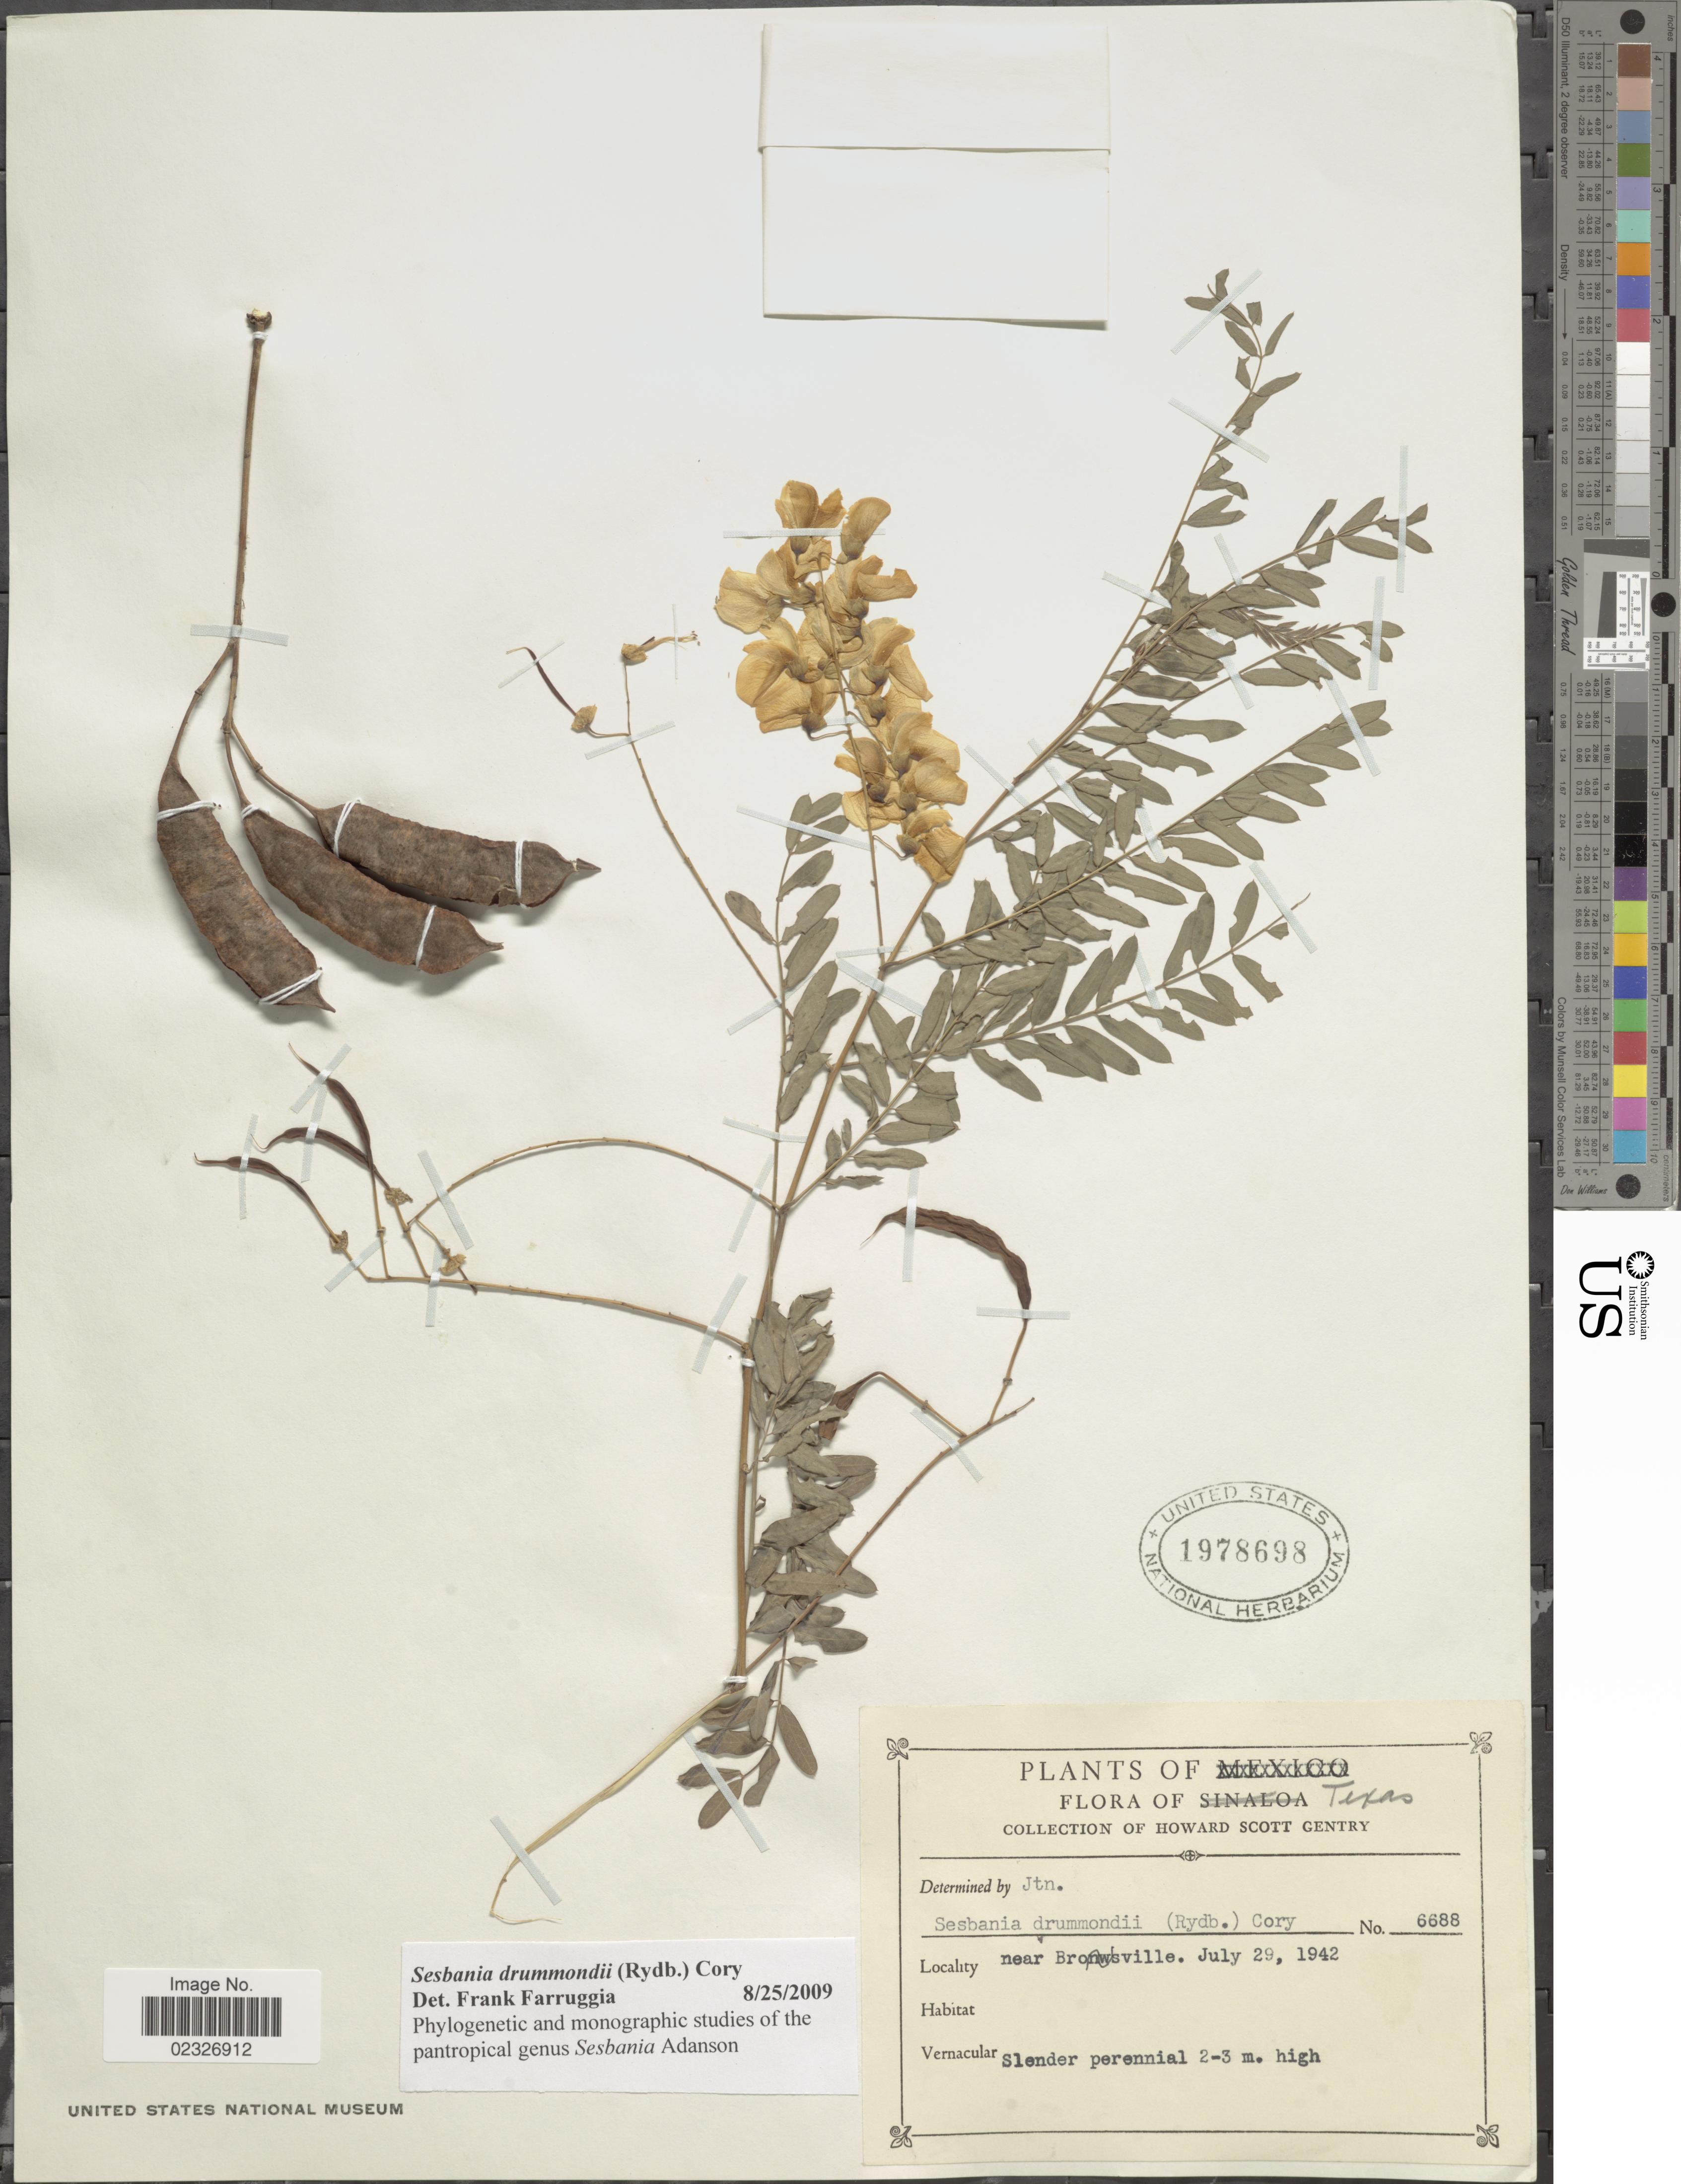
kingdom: Plantae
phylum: Tracheophyta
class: Magnoliopsida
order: Fabales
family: Fabaceae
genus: Sesbania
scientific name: Sesbania drummondii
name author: (Rydb.) Cory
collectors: H. S. Gentry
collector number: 6688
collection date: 1942-07-29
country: United States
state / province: Texas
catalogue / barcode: US 1978698